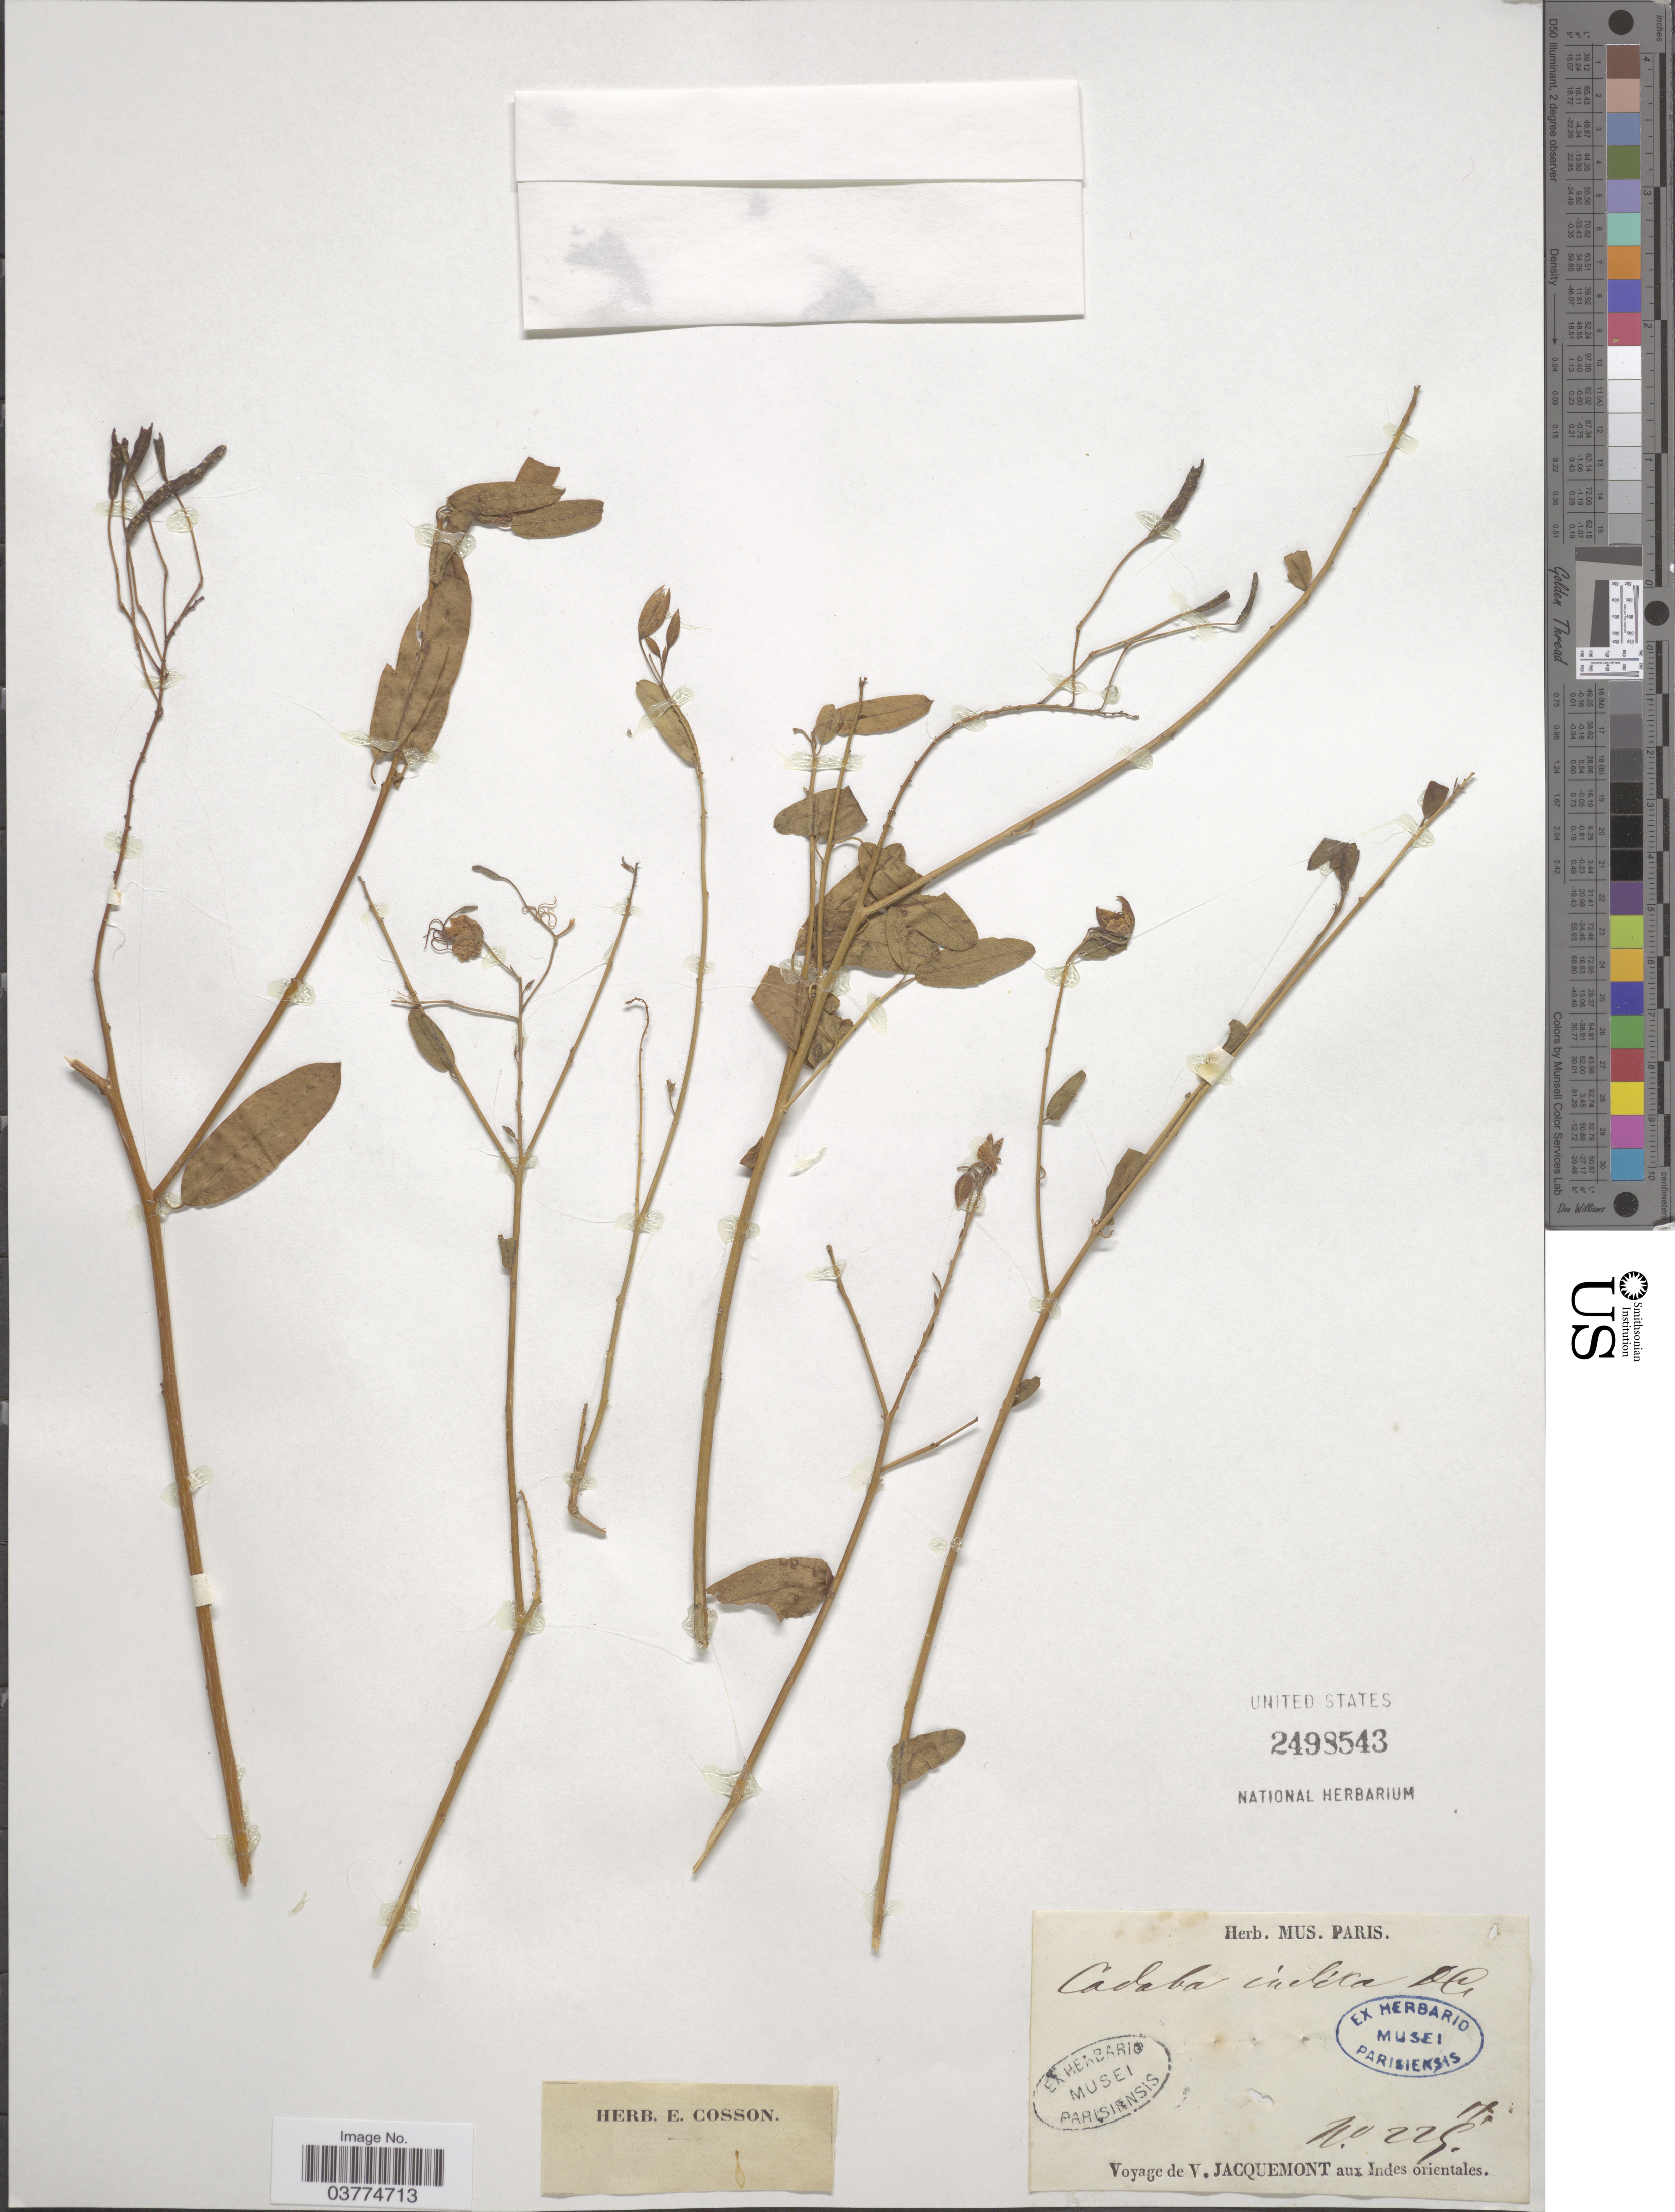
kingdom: Plantae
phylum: Tracheophyta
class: Magnoliopsida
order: Brassicales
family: Capparaceae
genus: Cadaba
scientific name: Cadaba indica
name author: Lam.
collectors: V. Jacquemont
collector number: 225*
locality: Aux Indes orientales.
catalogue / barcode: US 2498543